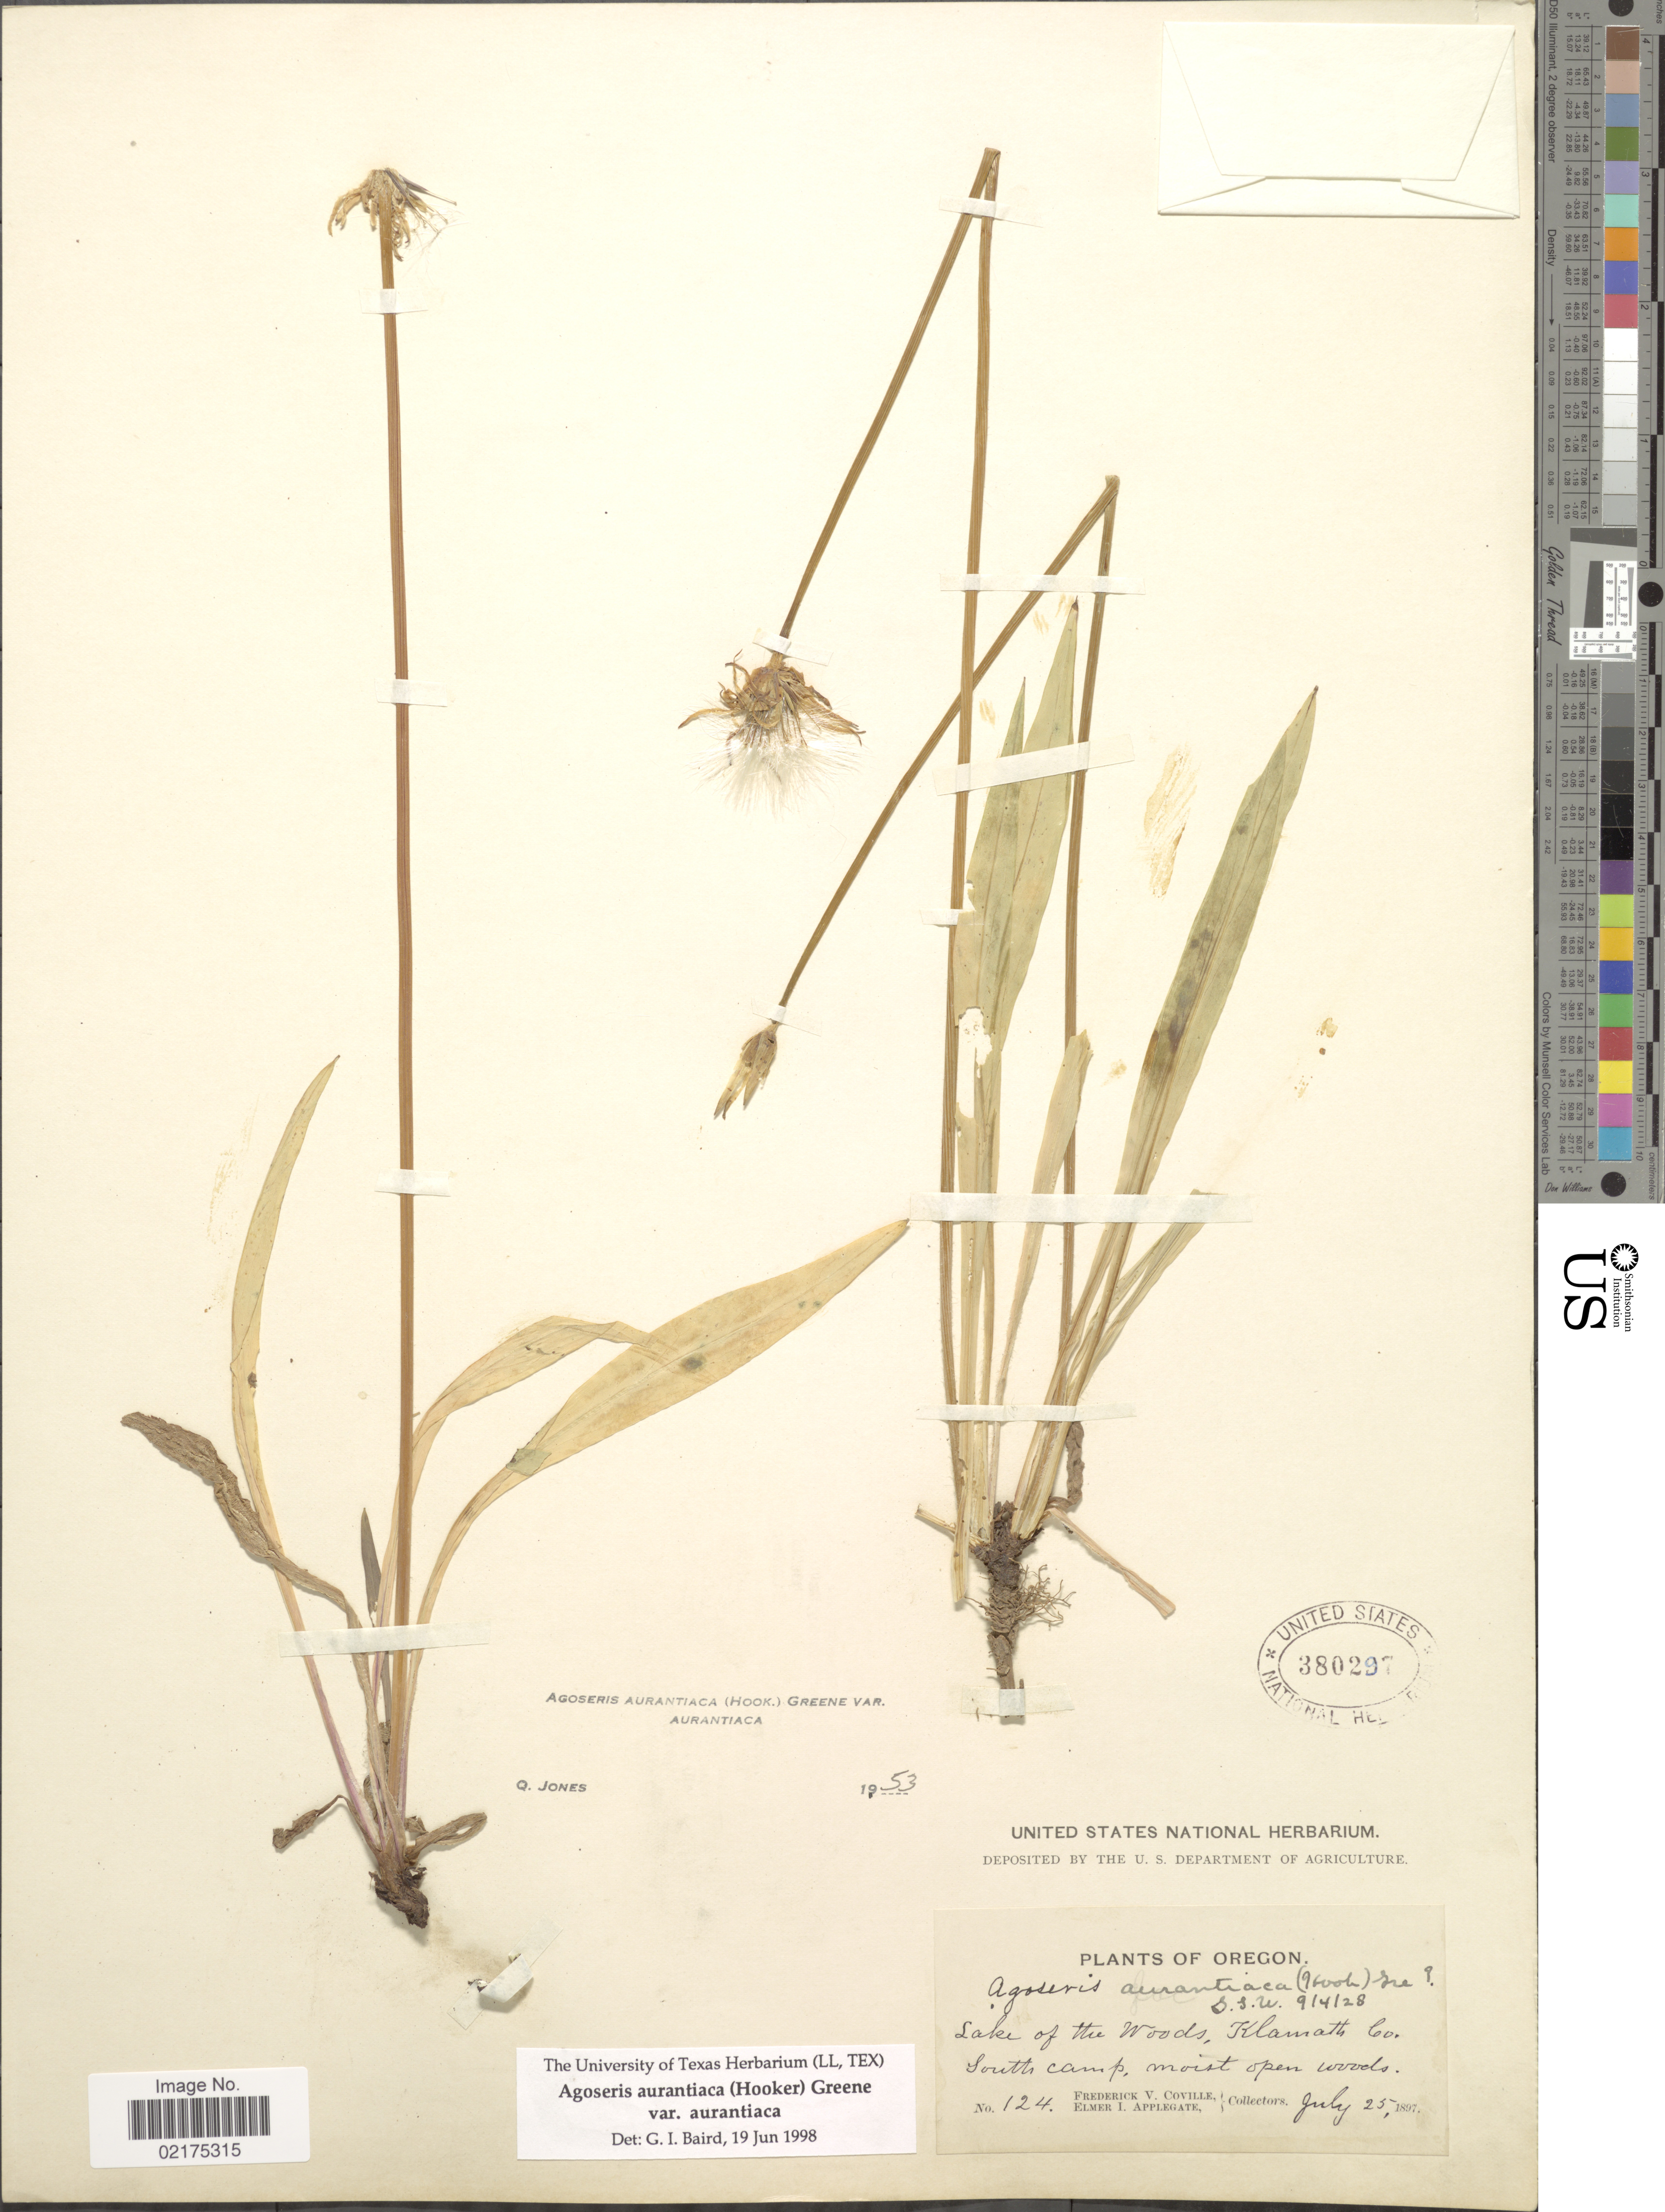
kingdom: Plantae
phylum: Tracheophyta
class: Magnoliopsida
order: Asterales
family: Asteraceae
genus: Agoseris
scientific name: Agoseris aurantiaca var. aurantiaca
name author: (Hook.) Greene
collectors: F. V. Coville & E. I. Applegate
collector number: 124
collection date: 1897-07-25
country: United States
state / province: Oregon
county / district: Klamath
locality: Lake of the Woods, Klamath Co. South Camp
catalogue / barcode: US 380297